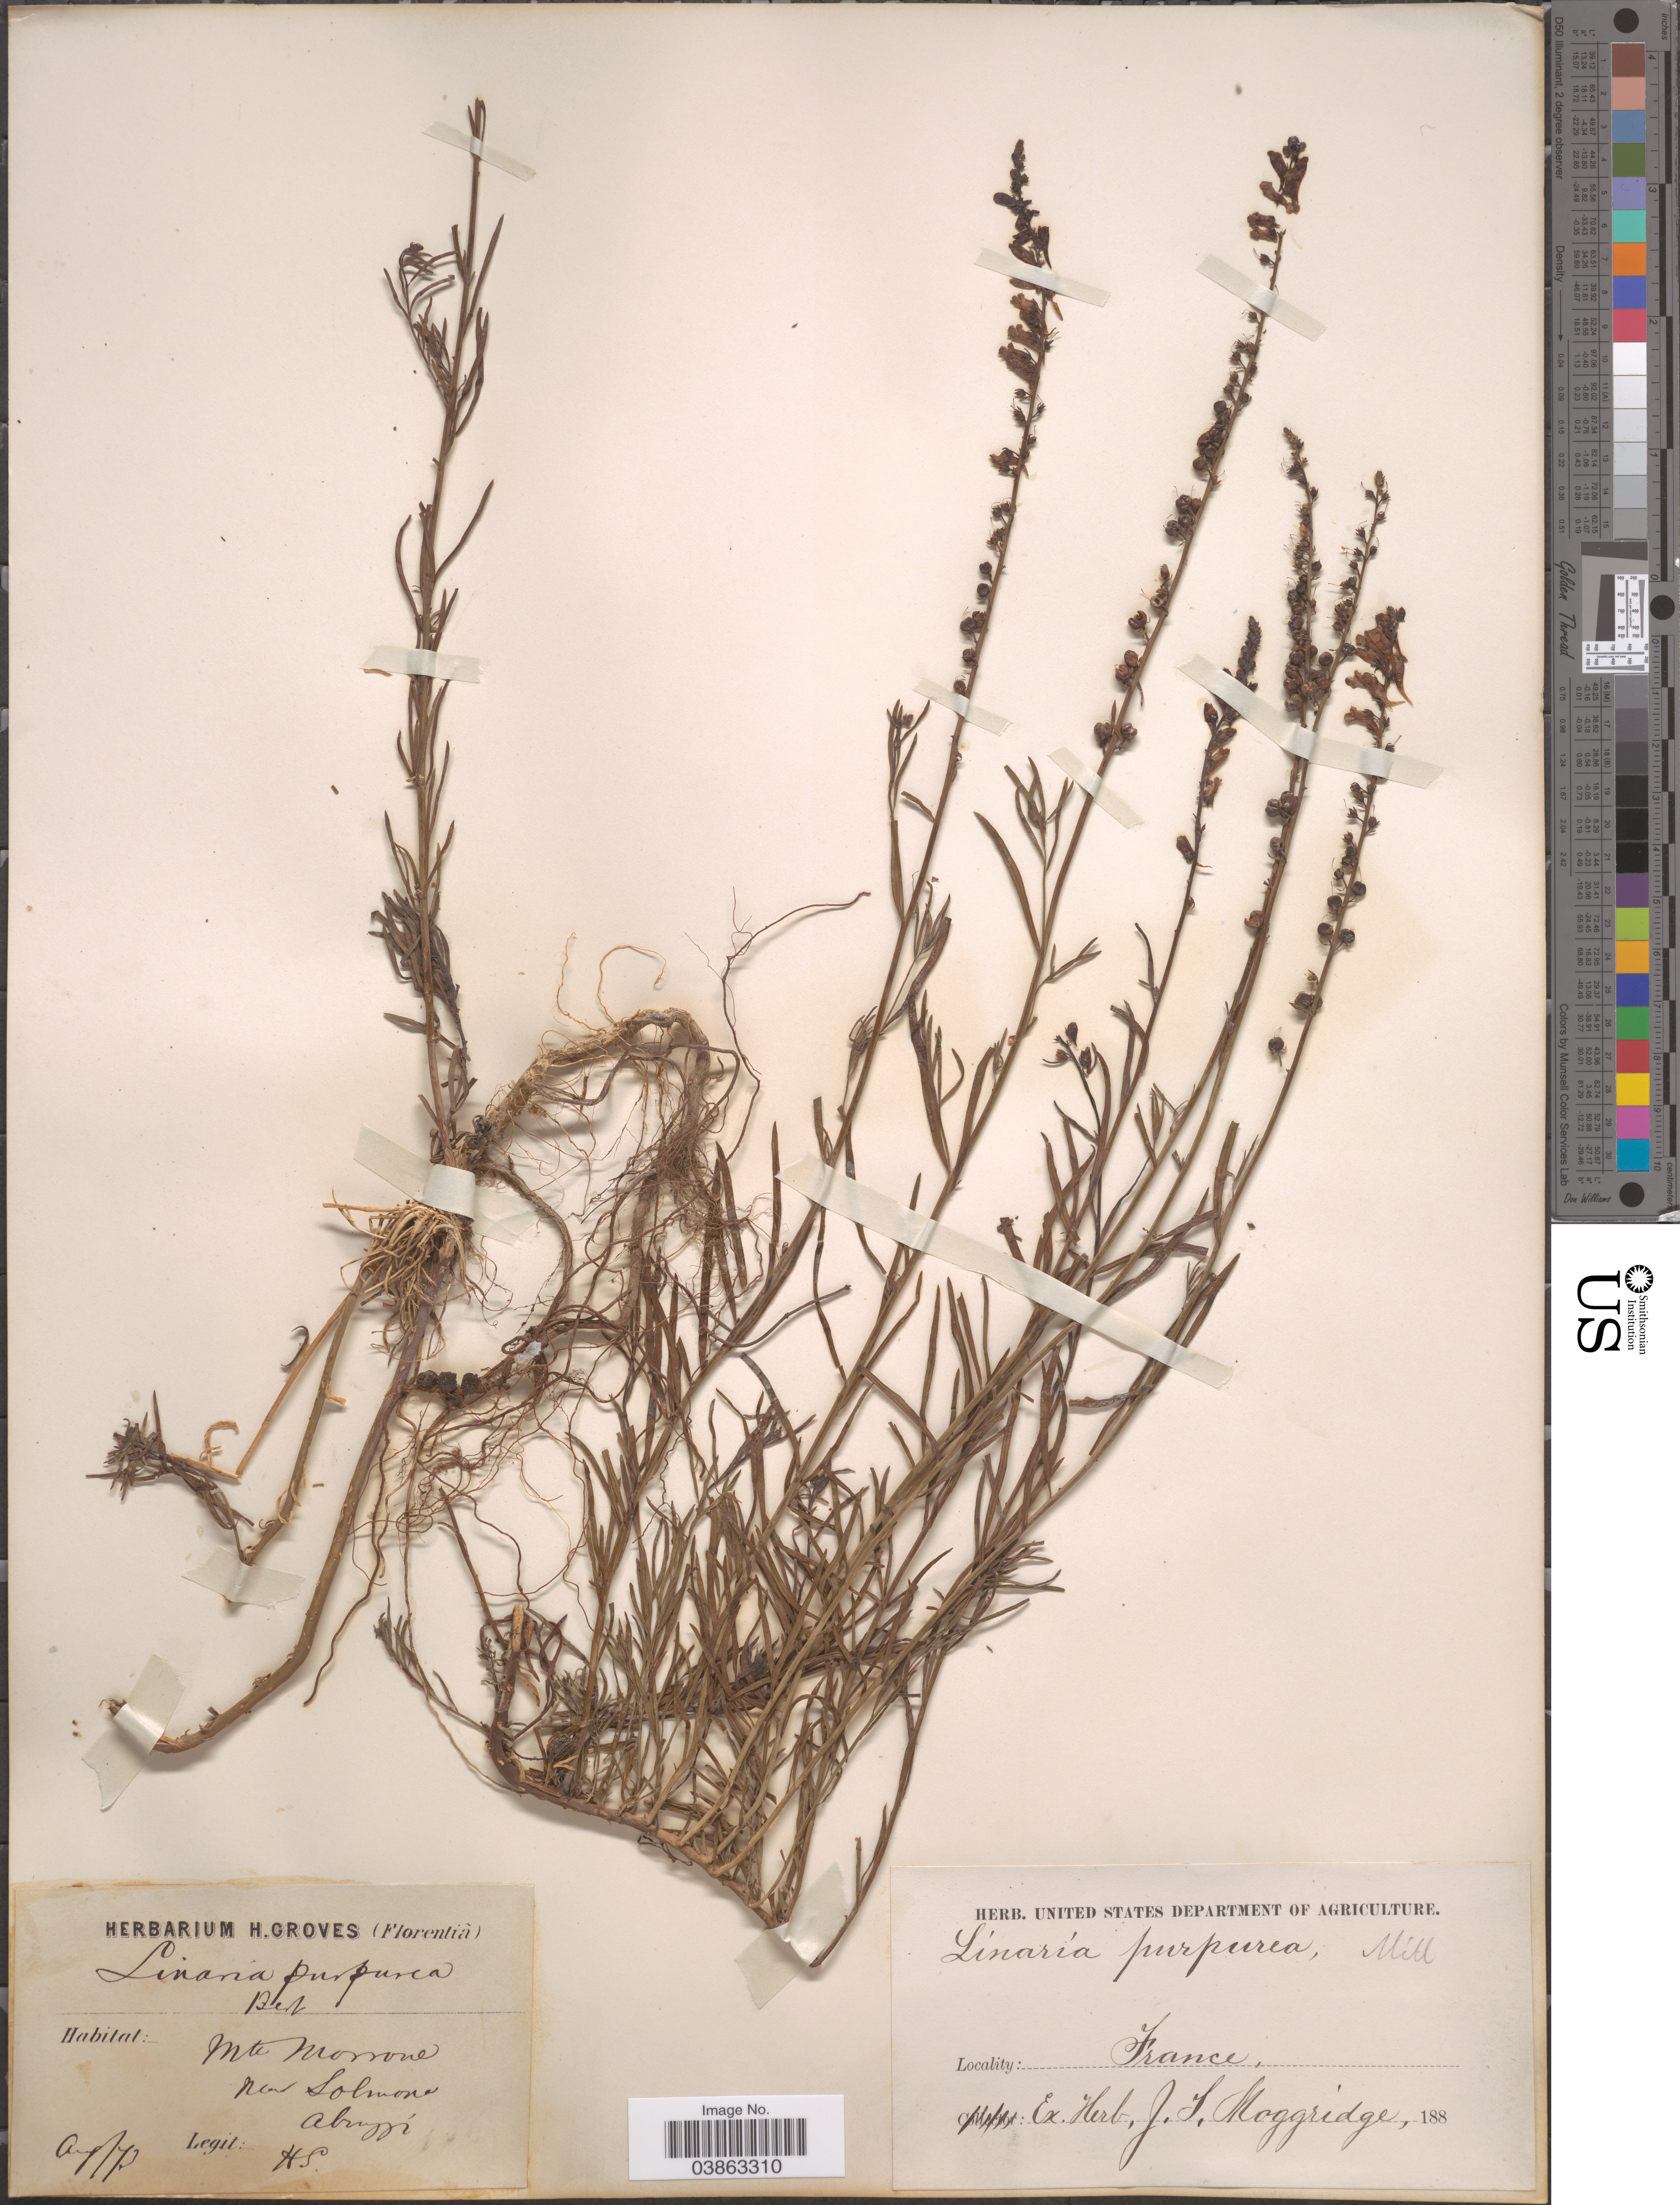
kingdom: Plantae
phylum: Tracheophyta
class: Magnoliopsida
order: Lamiales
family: Plantaginaceae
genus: Linaria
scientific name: Linaria purpurea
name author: (L.) Mill.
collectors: H. Groves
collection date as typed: Transcribed d/m/y: /8/73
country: France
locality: Mt. Morrone. Near Solmona Abruzzi. [interpreted]